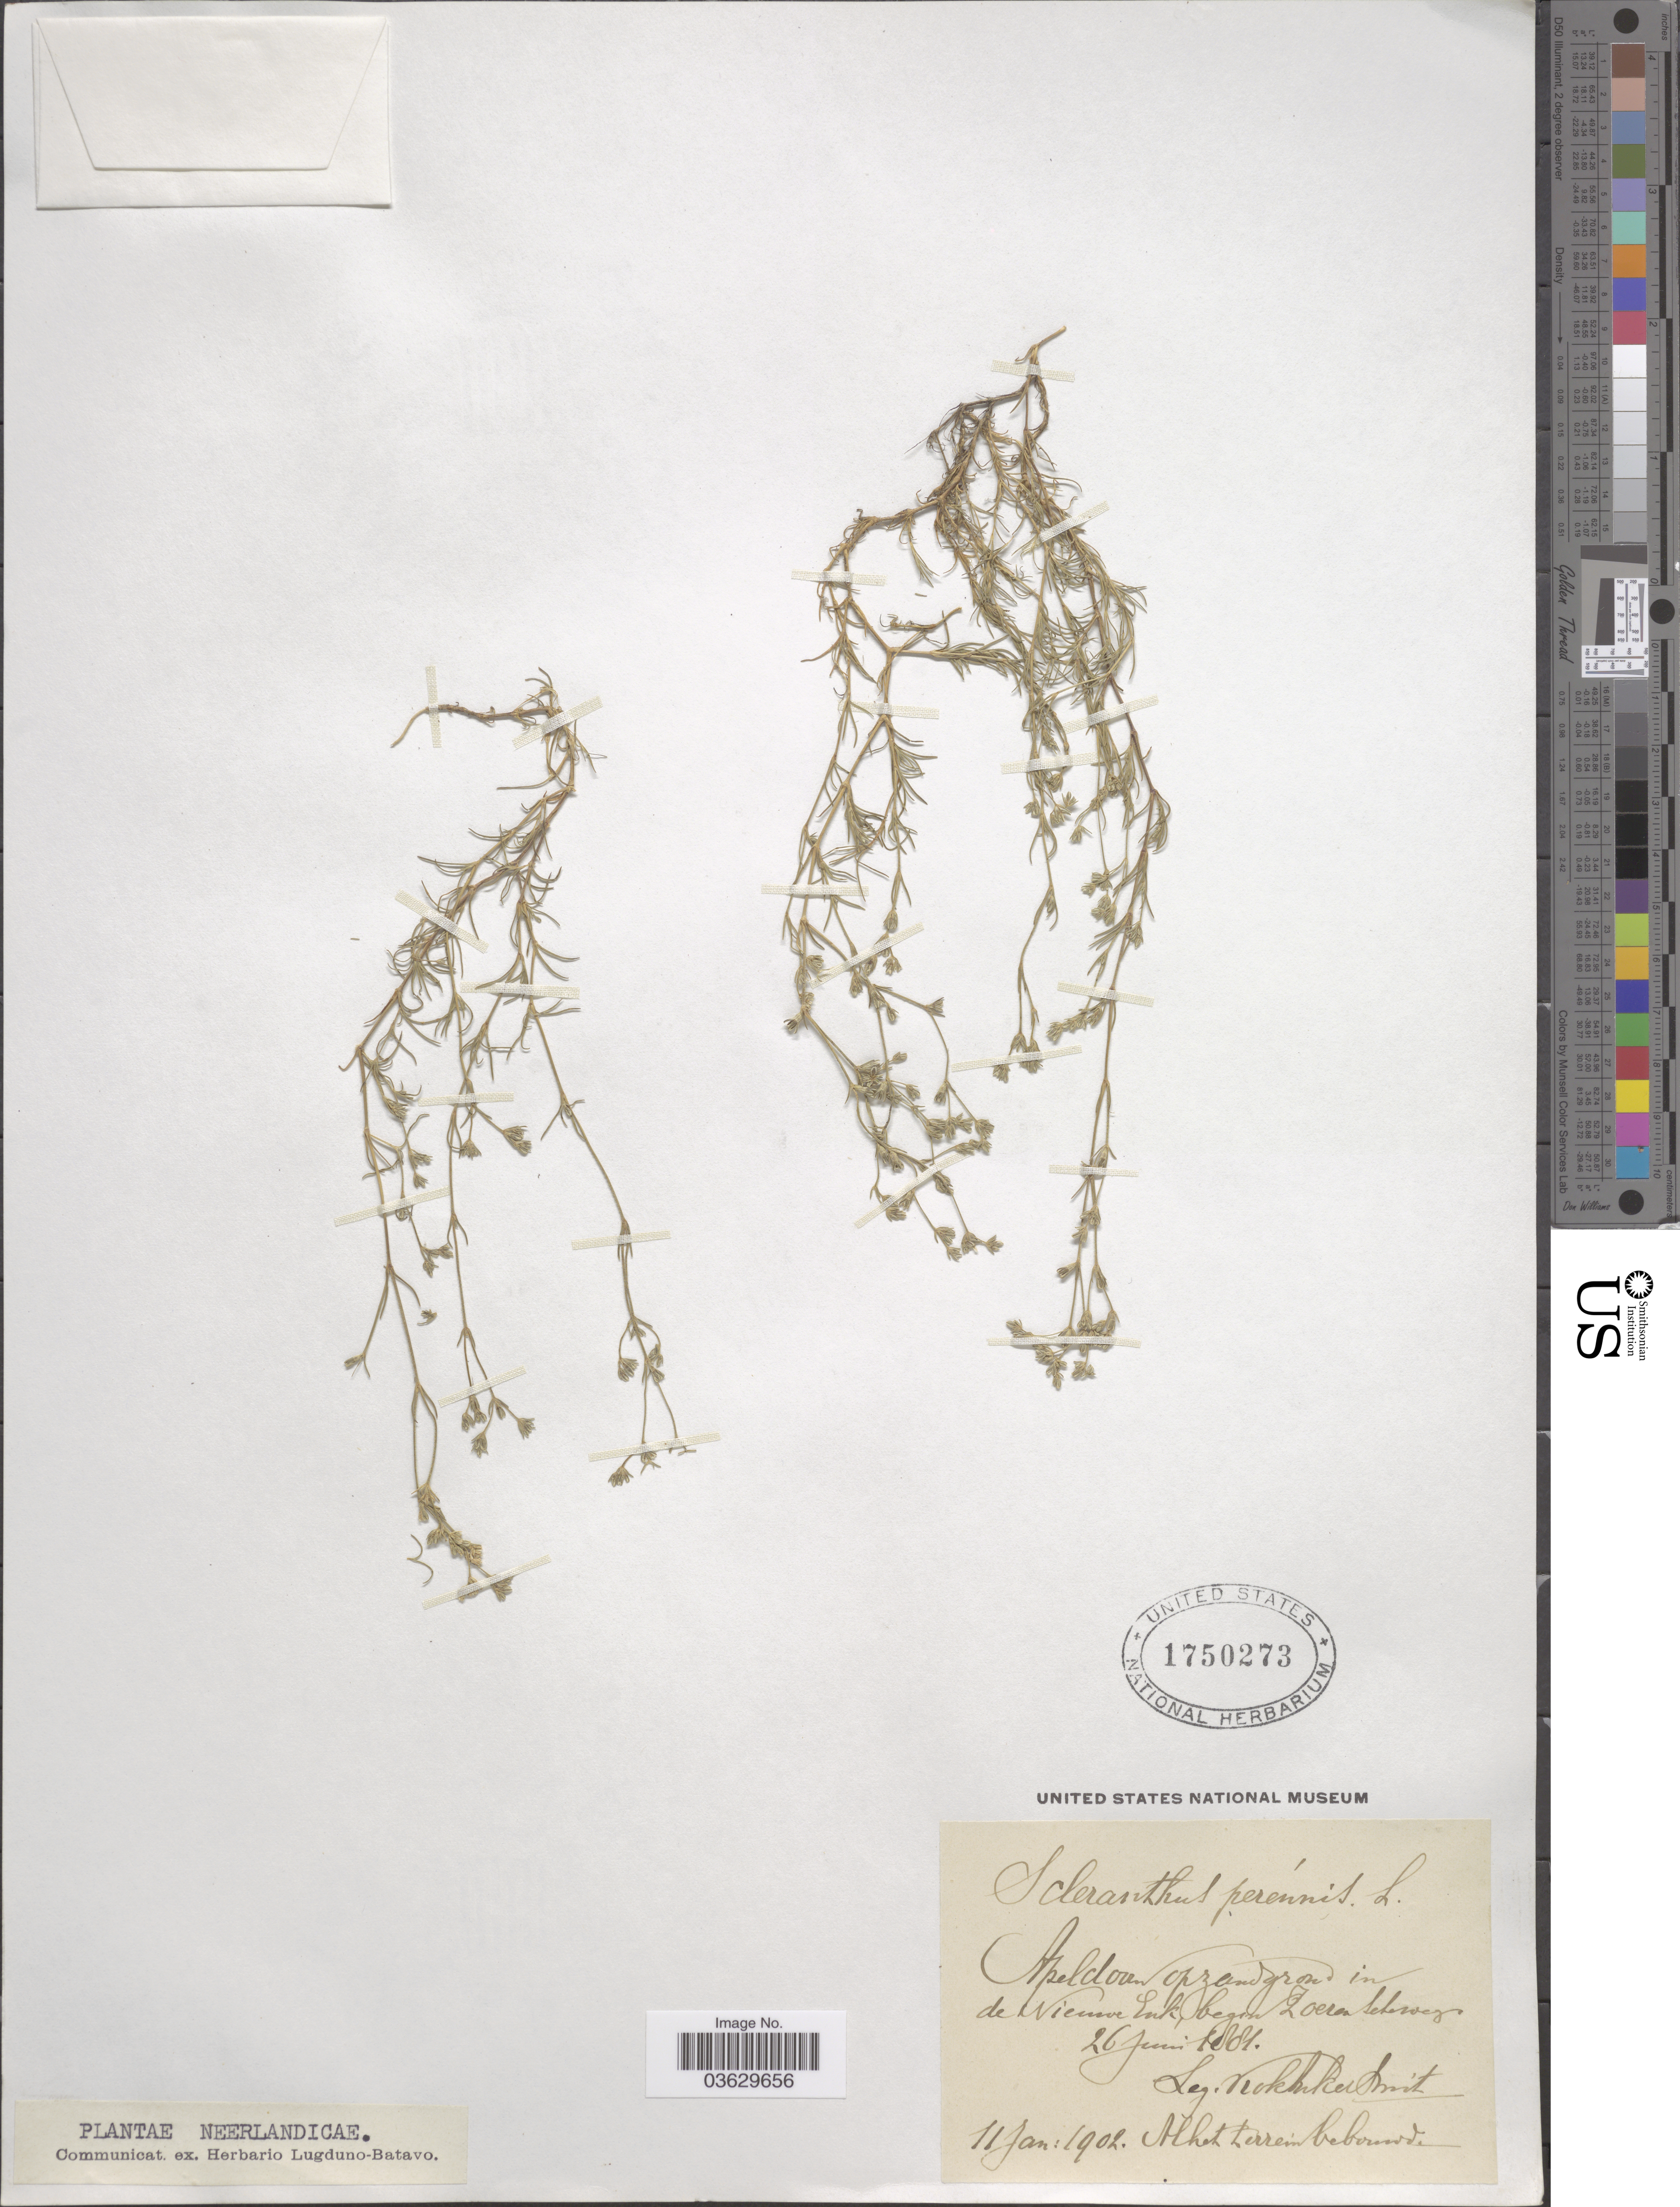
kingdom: Plantae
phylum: Tracheophyta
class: Magnoliopsida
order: Caryophyllales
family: Caryophyllaceae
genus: Scleranthus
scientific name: Scleranthus perennis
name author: L.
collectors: Nokhikersmit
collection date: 1902-01-11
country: Netherlands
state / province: Gelderland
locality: Apeldoorn op zandgrond in de Nieuwe Enk begin Zoerenscheweg [interpreted].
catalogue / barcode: US 1750273